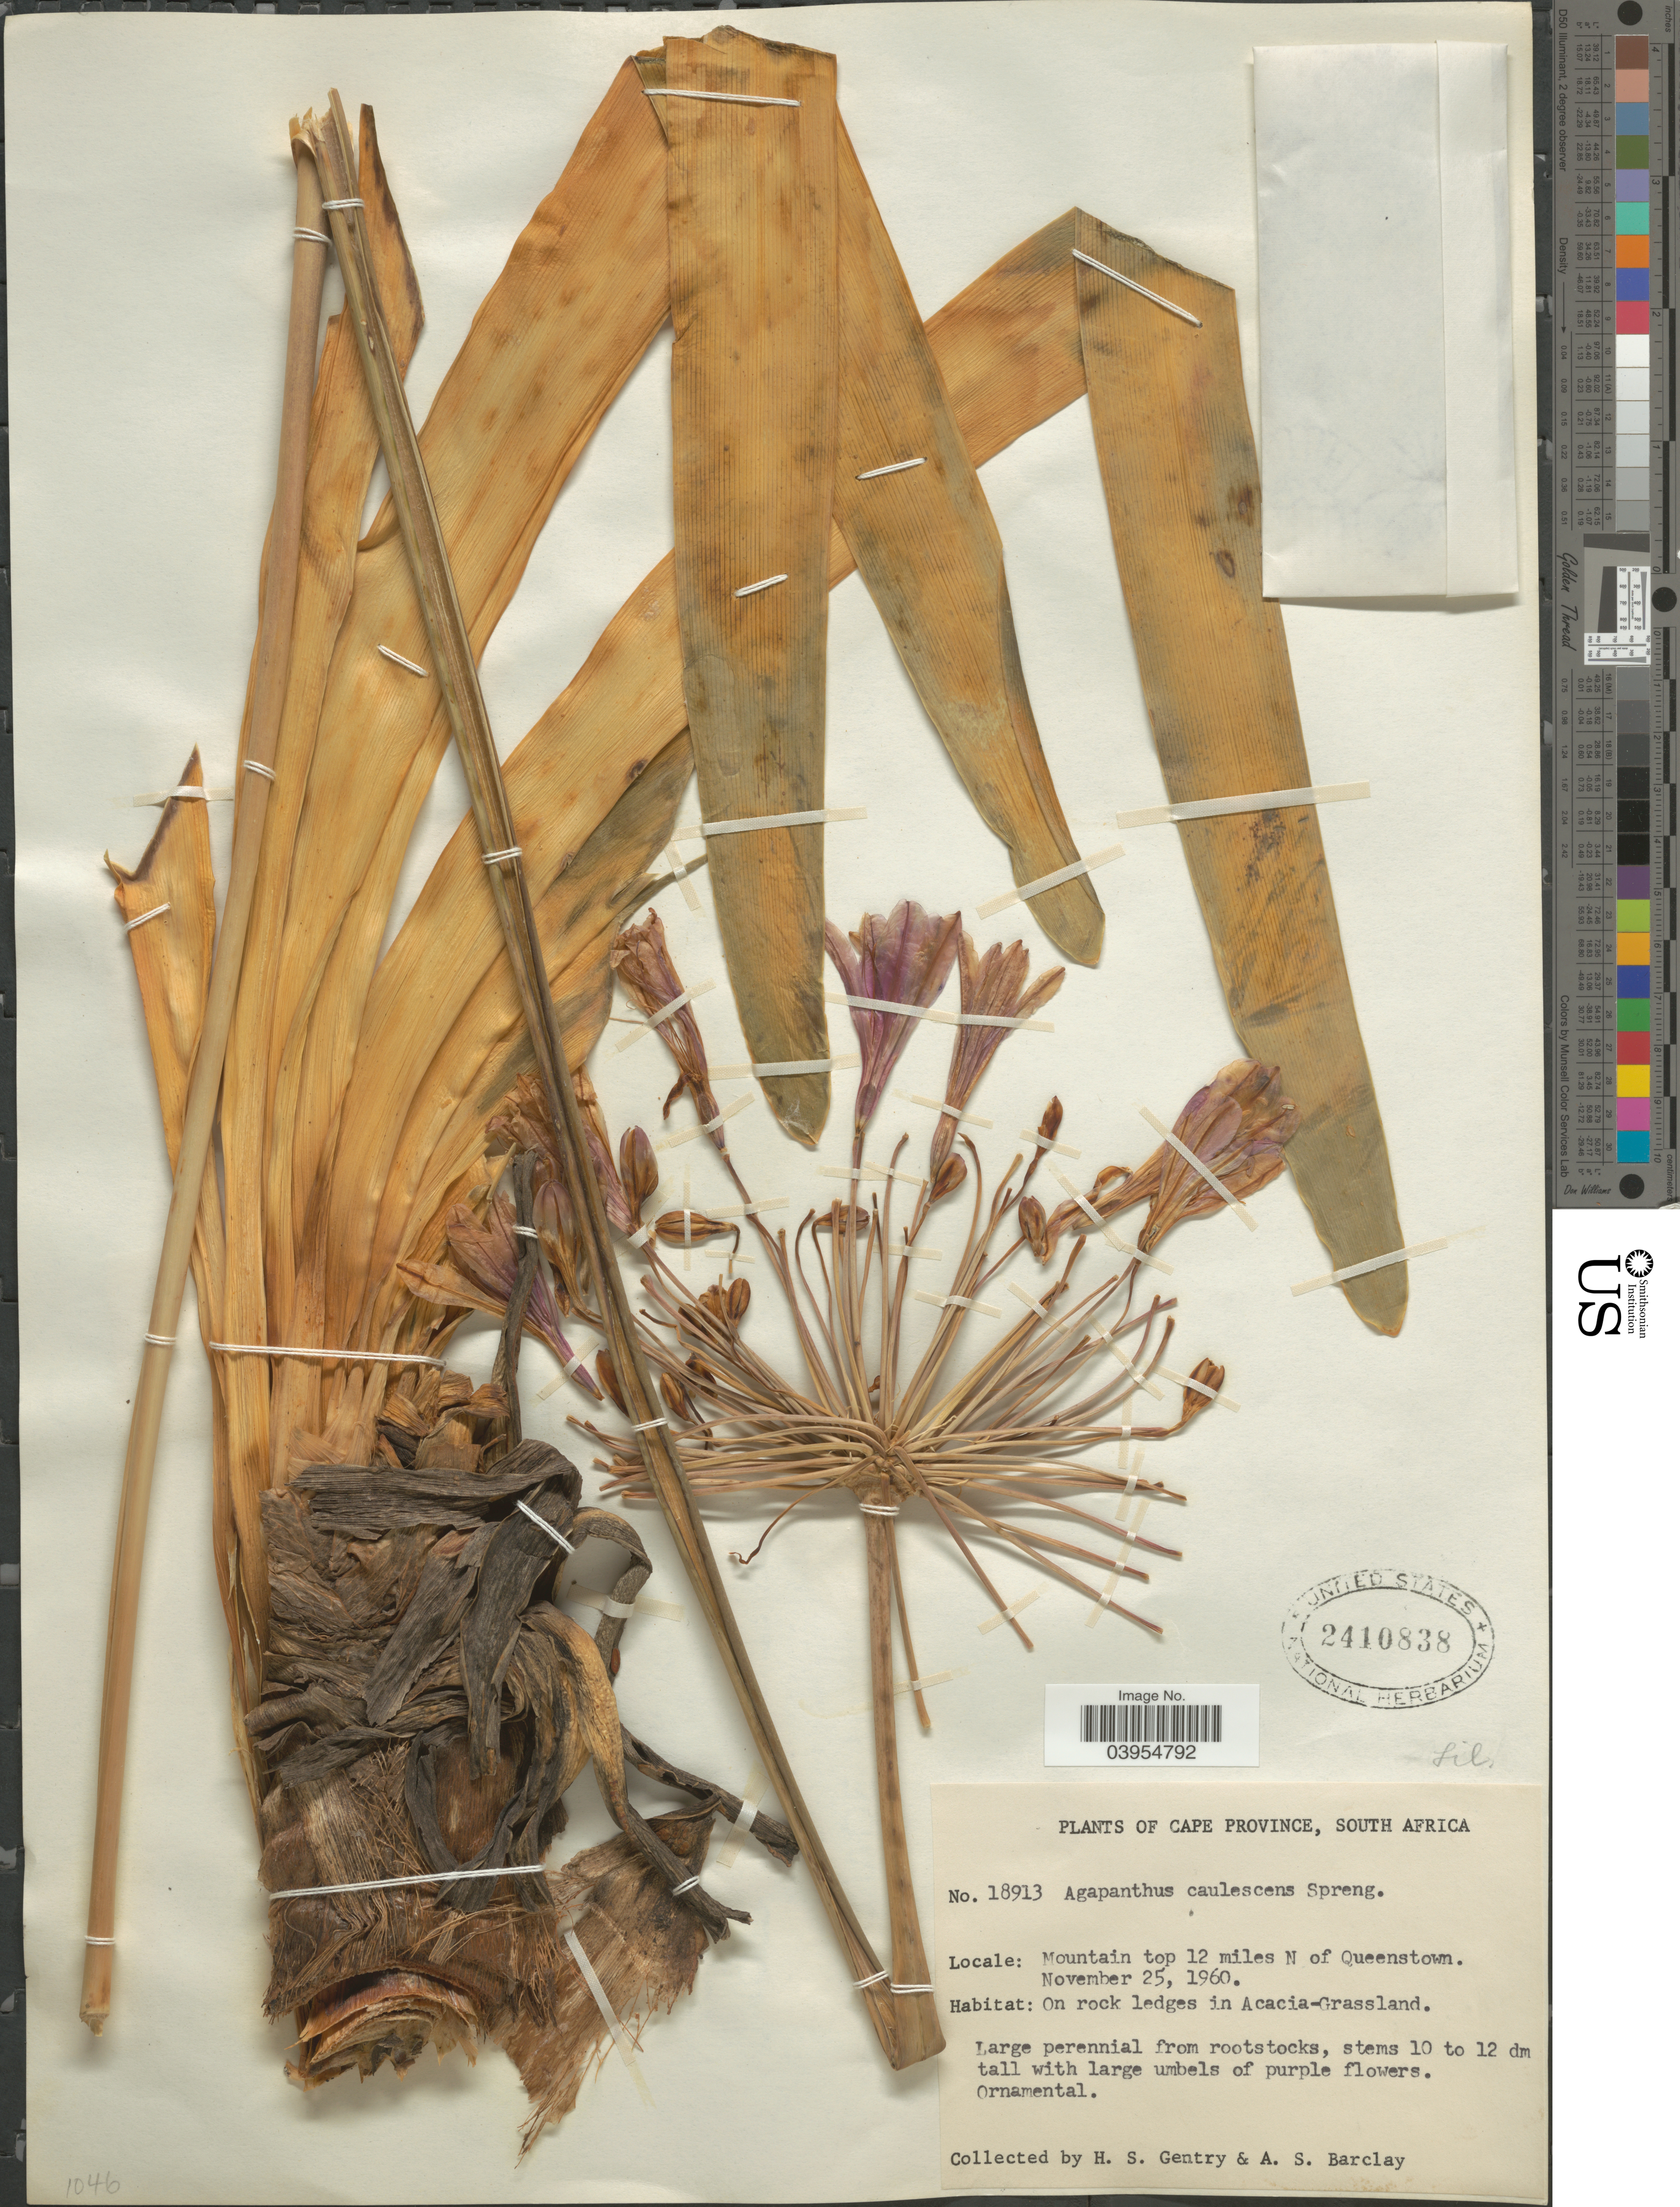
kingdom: Plantae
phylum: Tracheophyta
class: Liliopsida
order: Asparagales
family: Amaryllidaceae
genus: Agapanthus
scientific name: Agapanthus caulescens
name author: Spreng.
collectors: H. S. Gentry & A. S. Barclay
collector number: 18913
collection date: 1960-11-25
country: South Africa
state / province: Eastern Cape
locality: Mountain top 12 miles N of Queenstown.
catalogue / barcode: US 2410838